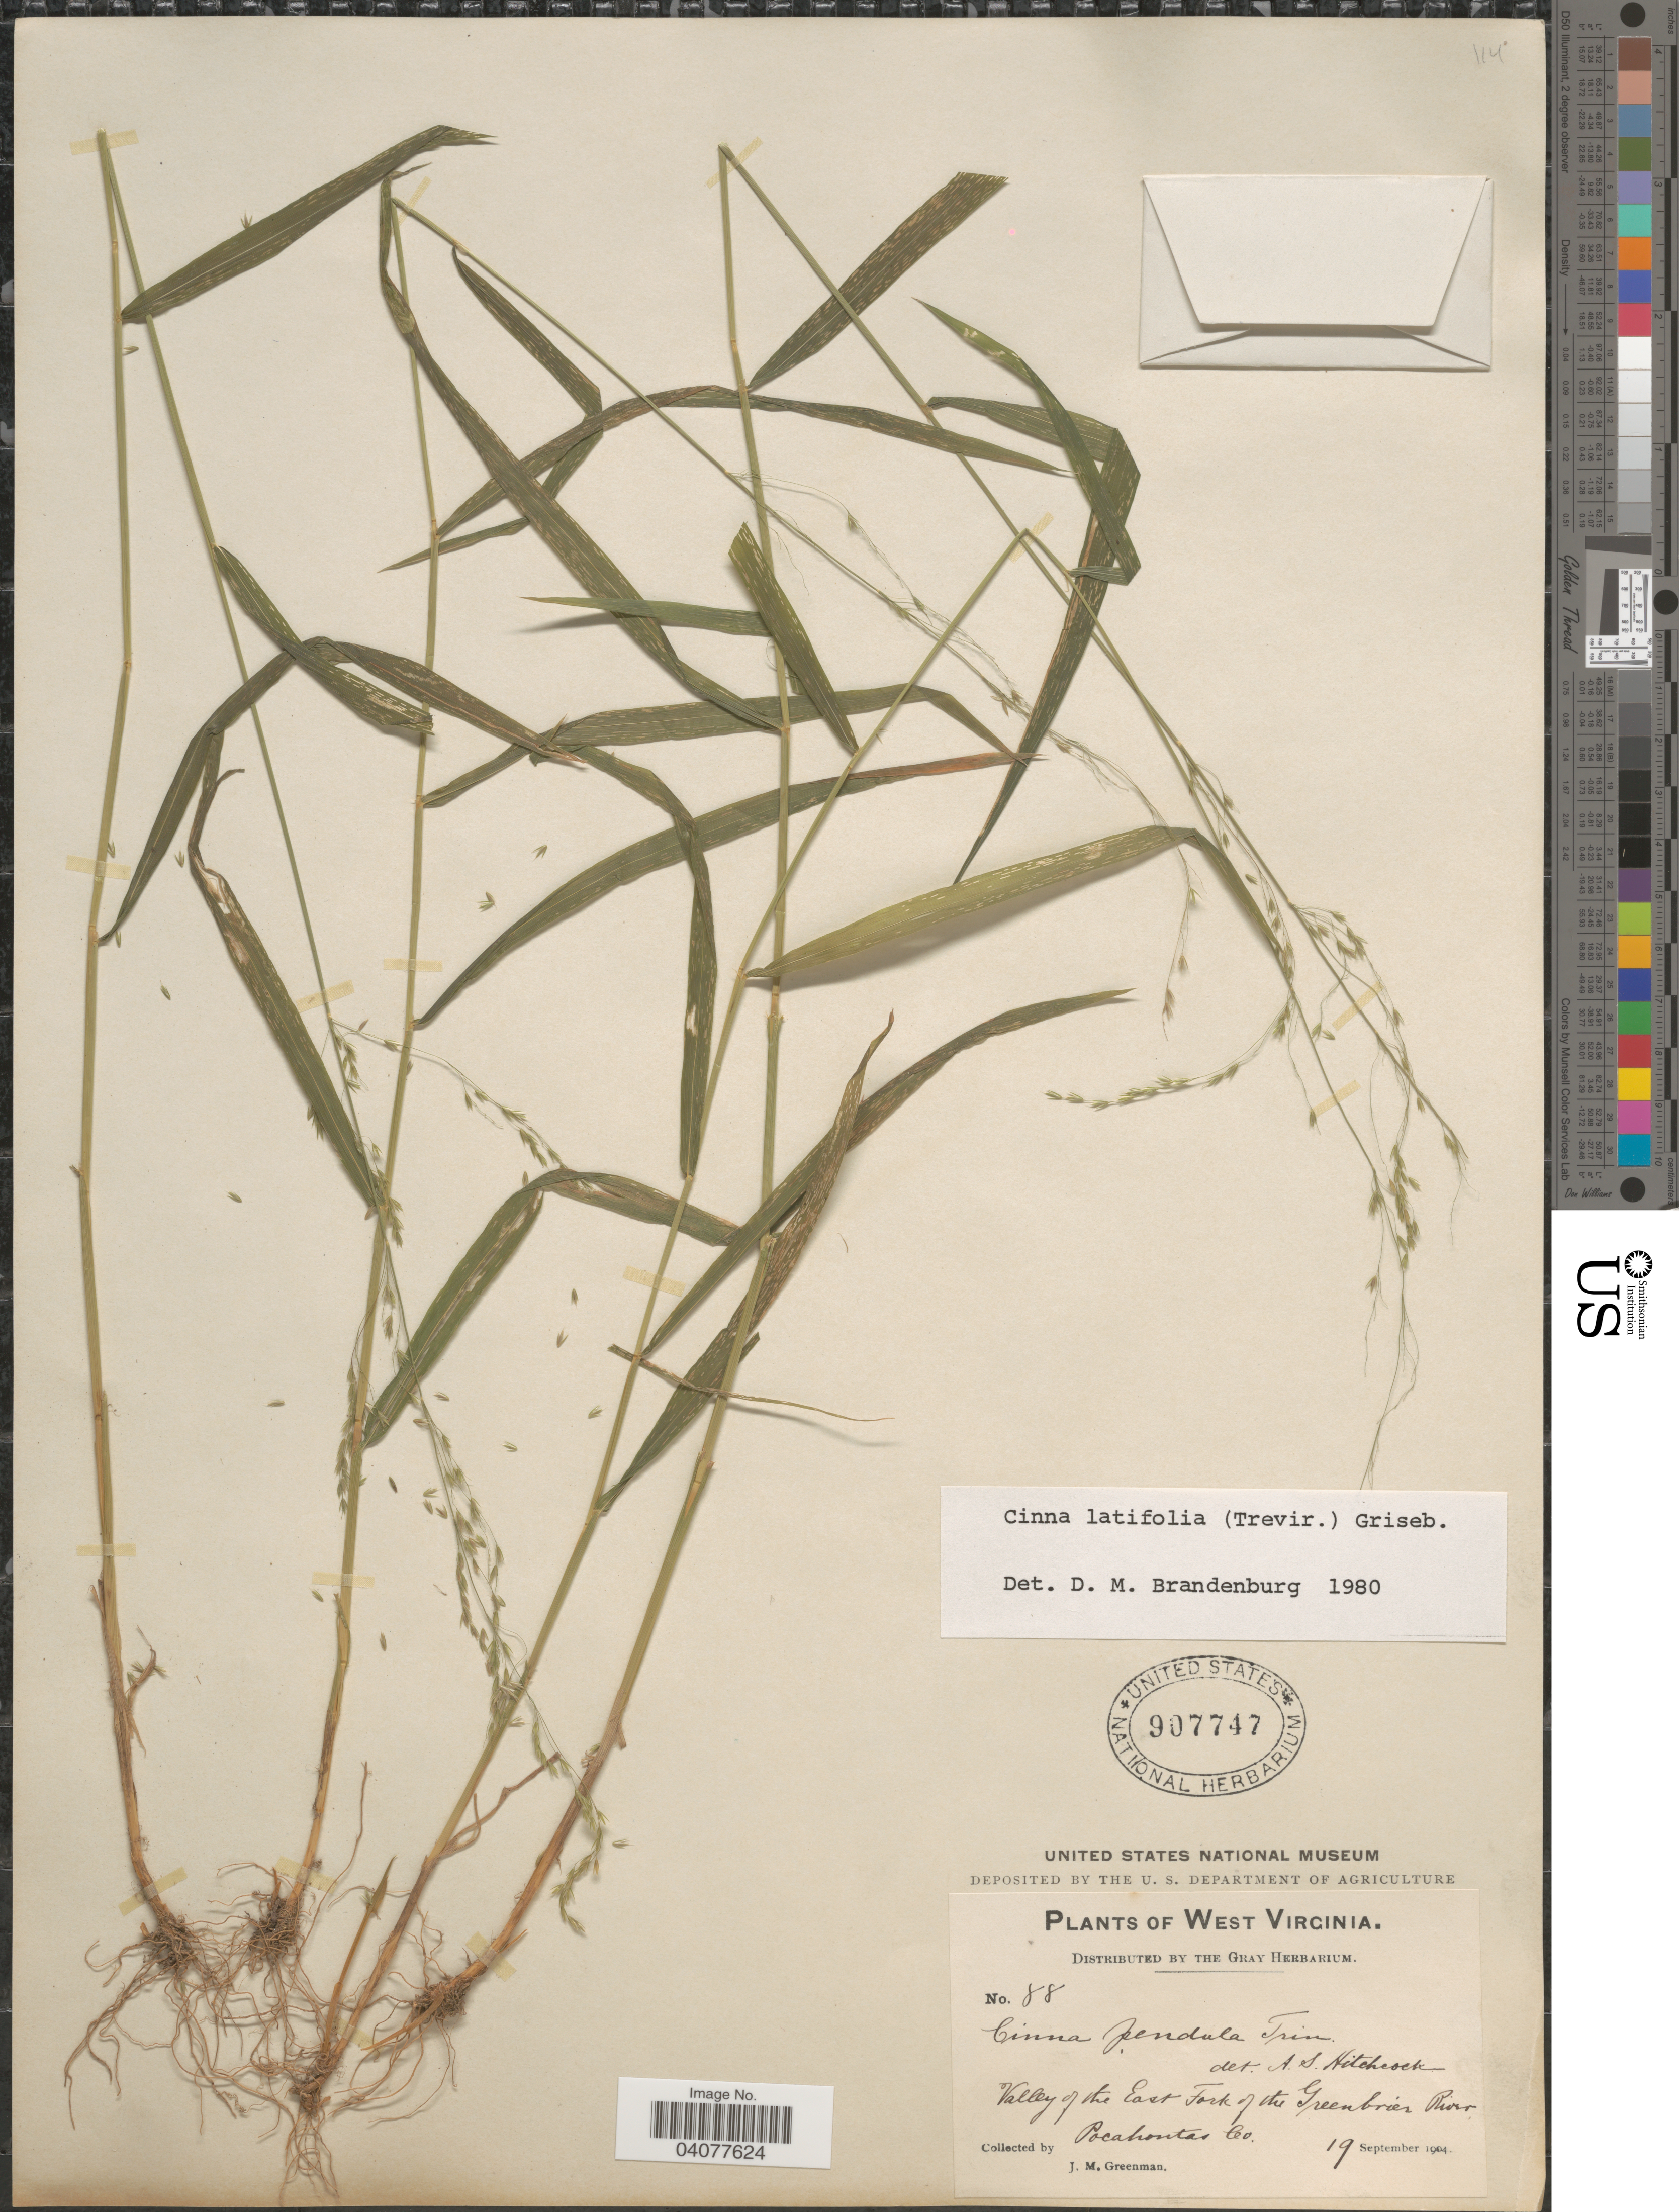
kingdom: Plantae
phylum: Tracheophyta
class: Liliopsida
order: Poales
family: Poaceae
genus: Cinna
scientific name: Cinna latifolia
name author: (Trevir. ex Goeppert) Griseb.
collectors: J. M. Greenman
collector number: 88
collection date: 1904-09-19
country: United States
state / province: West Virginia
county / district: Pocahontas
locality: Valley of the East Fork of the Greenbrier River. Pocahontas Co.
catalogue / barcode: US 907747